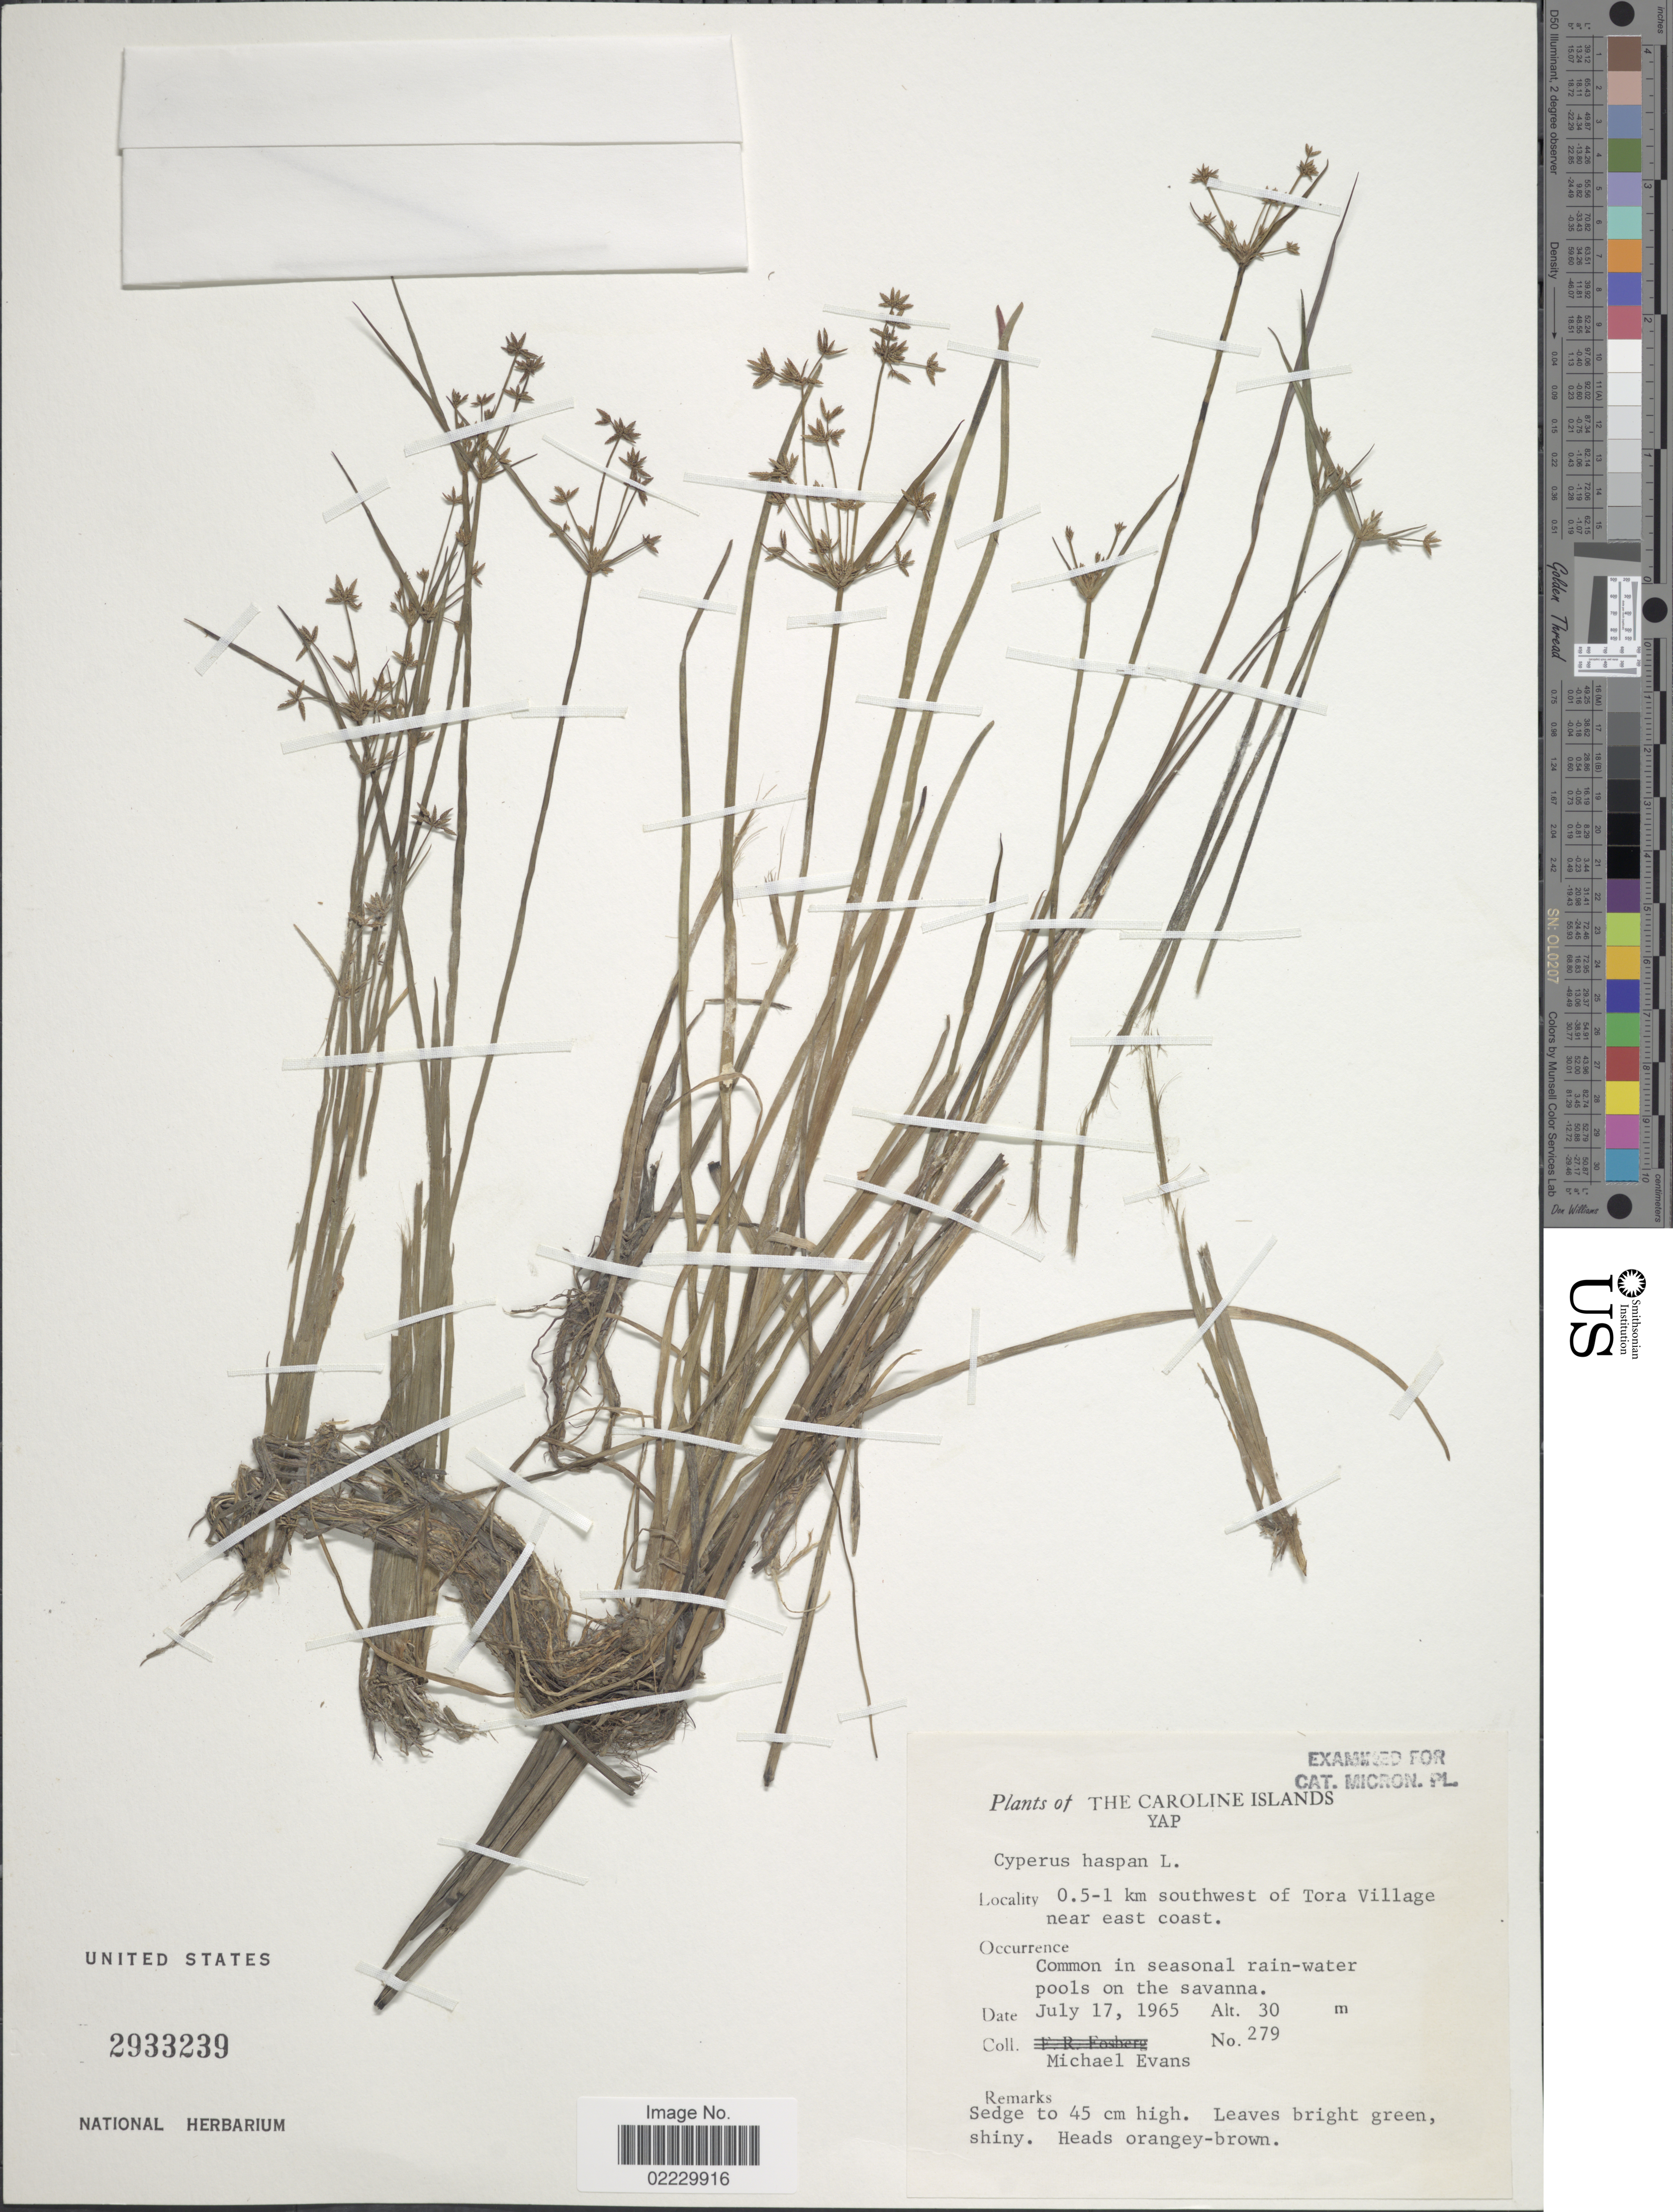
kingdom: Plantae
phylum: Tracheophyta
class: Liliopsida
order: Poales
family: Cyperaceae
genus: Cyperus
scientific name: Cyperus haspan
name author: L.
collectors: M. Evans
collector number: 279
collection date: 1965-07-17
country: Micronesia, Federated States of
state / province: Yap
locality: The Caroline Islands. 0.5-1 km southwest of Tora Village near east coast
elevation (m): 30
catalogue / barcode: US 2933239